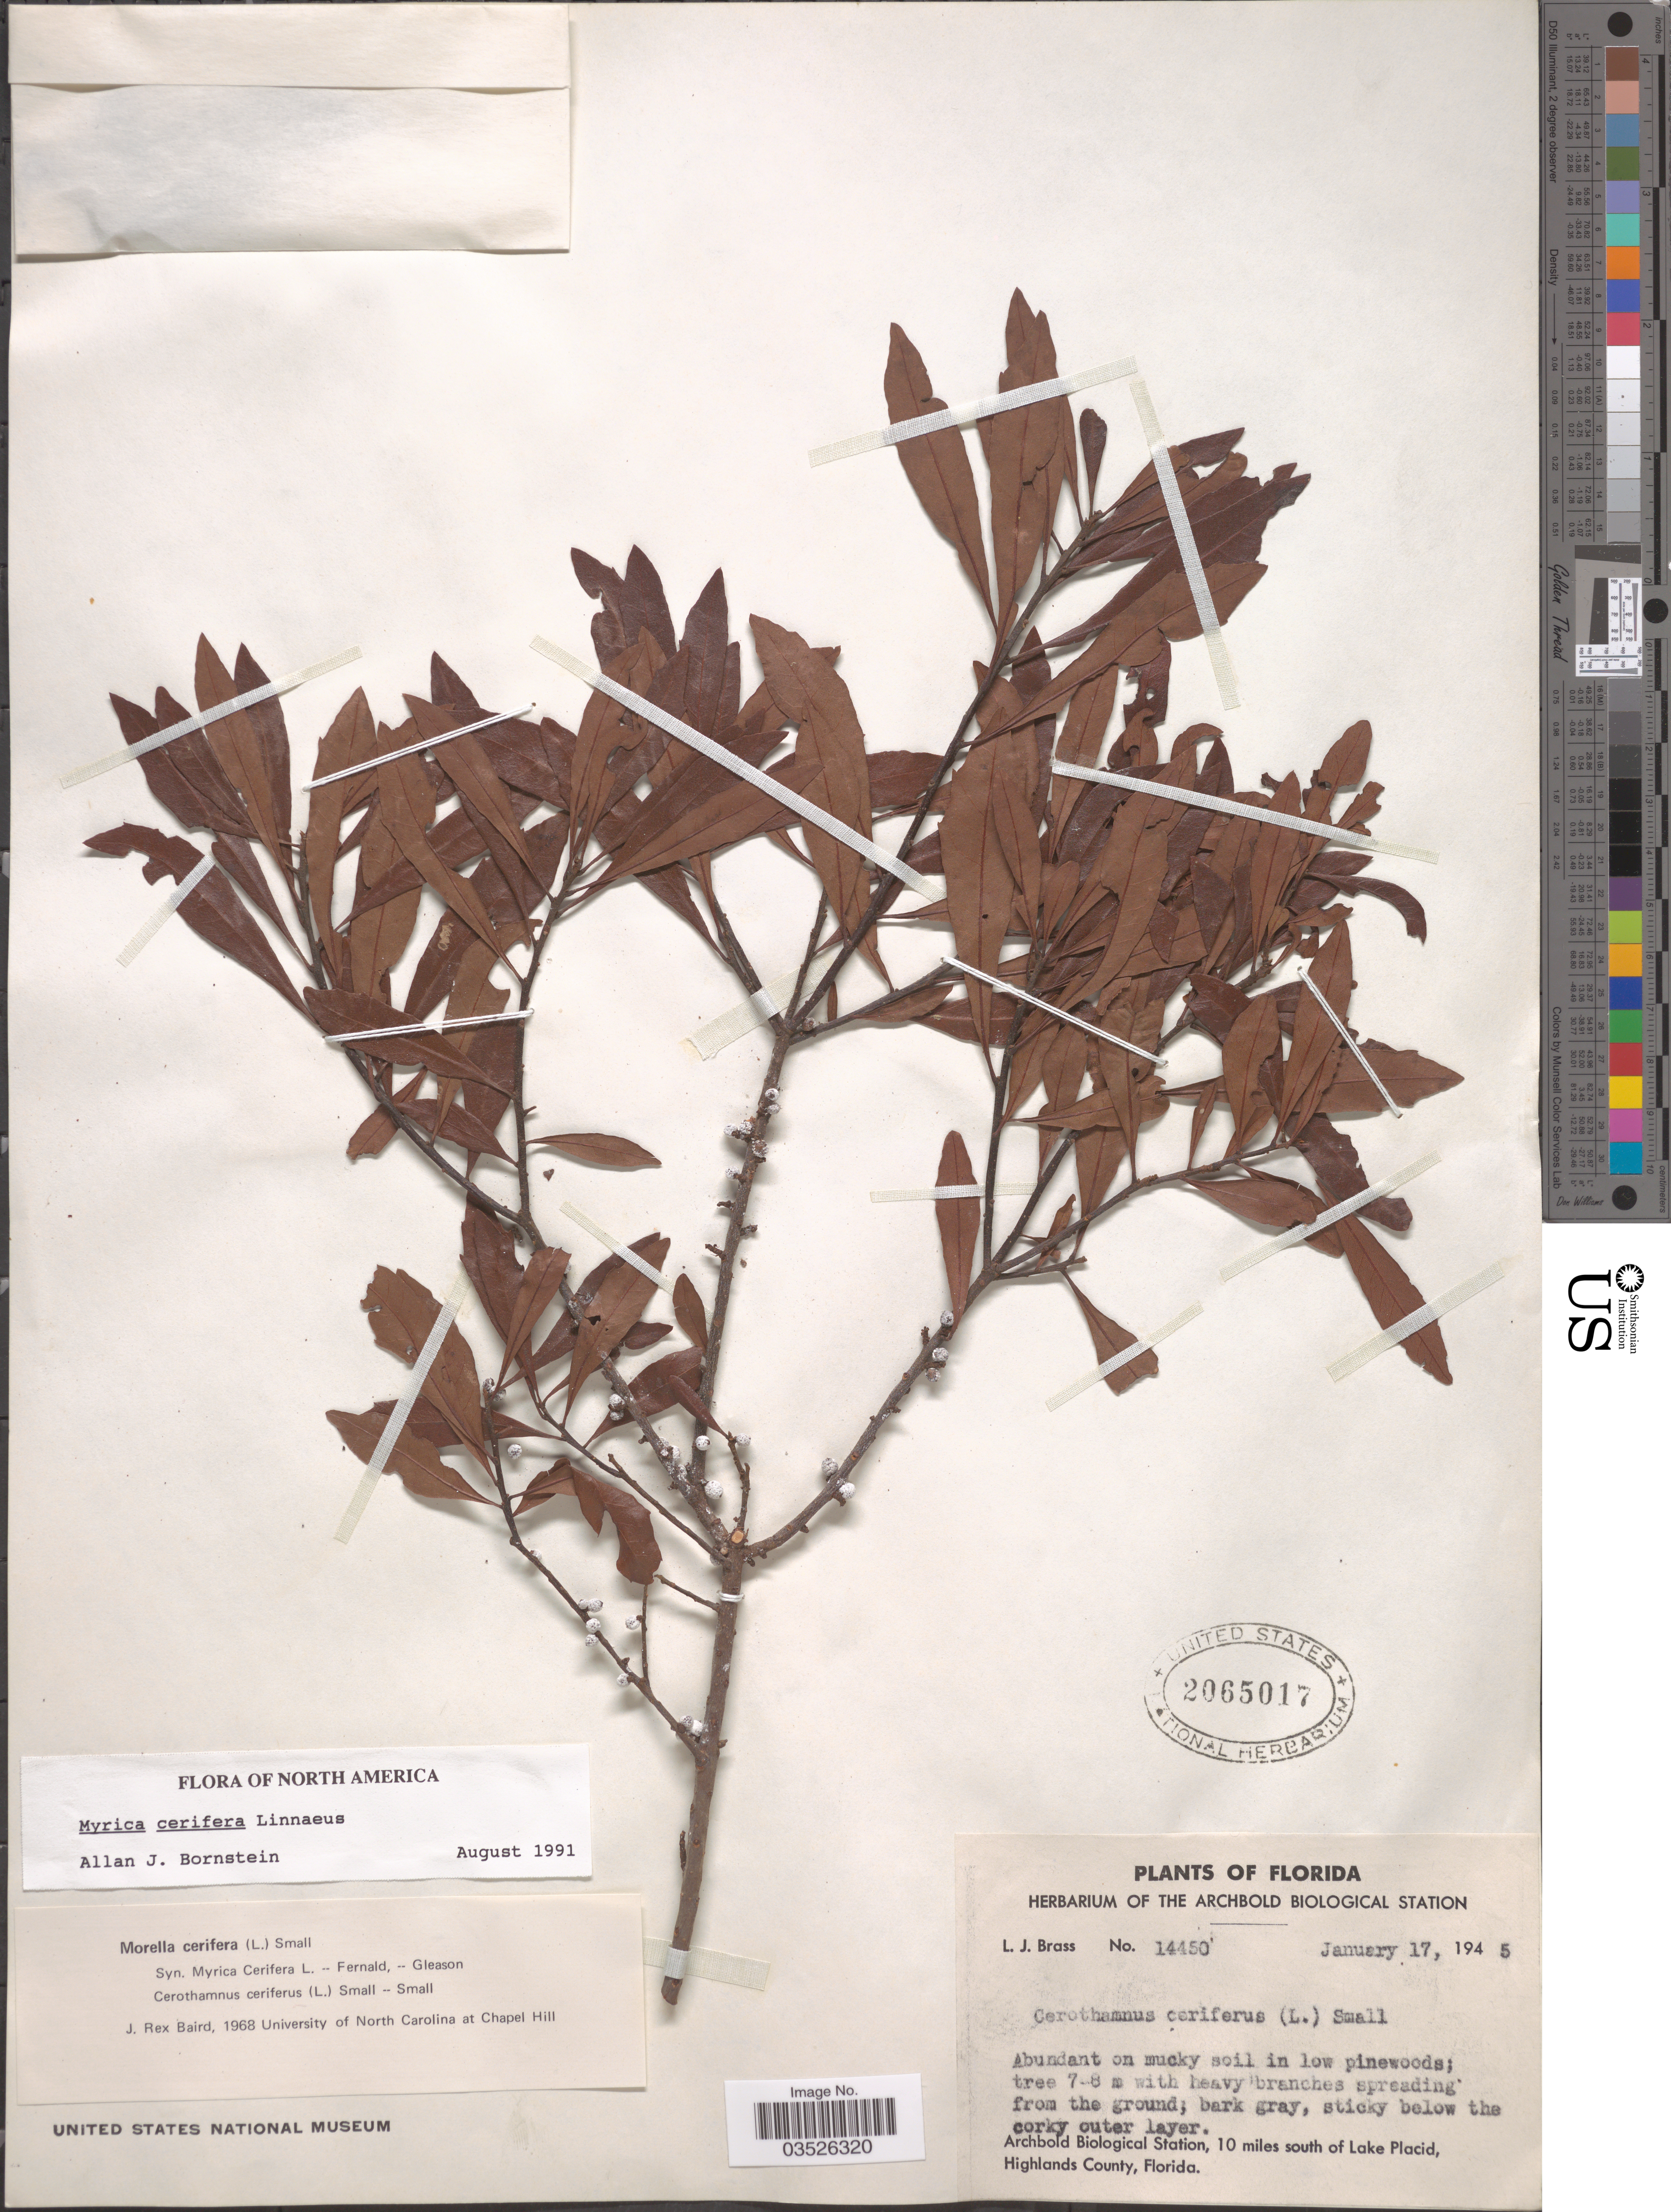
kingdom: Plantae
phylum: Tracheophyta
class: Magnoliopsida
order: Fagales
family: Myricaceae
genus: Morella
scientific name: Morella cerifera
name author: (L.) Small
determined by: Baird, James Rex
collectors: L. J. Brass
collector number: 14450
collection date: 1945-01-17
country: United States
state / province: Florida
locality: Archbold Biological Station, 10 miles south of Lake Placid, Highlands County.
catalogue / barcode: US 2065017